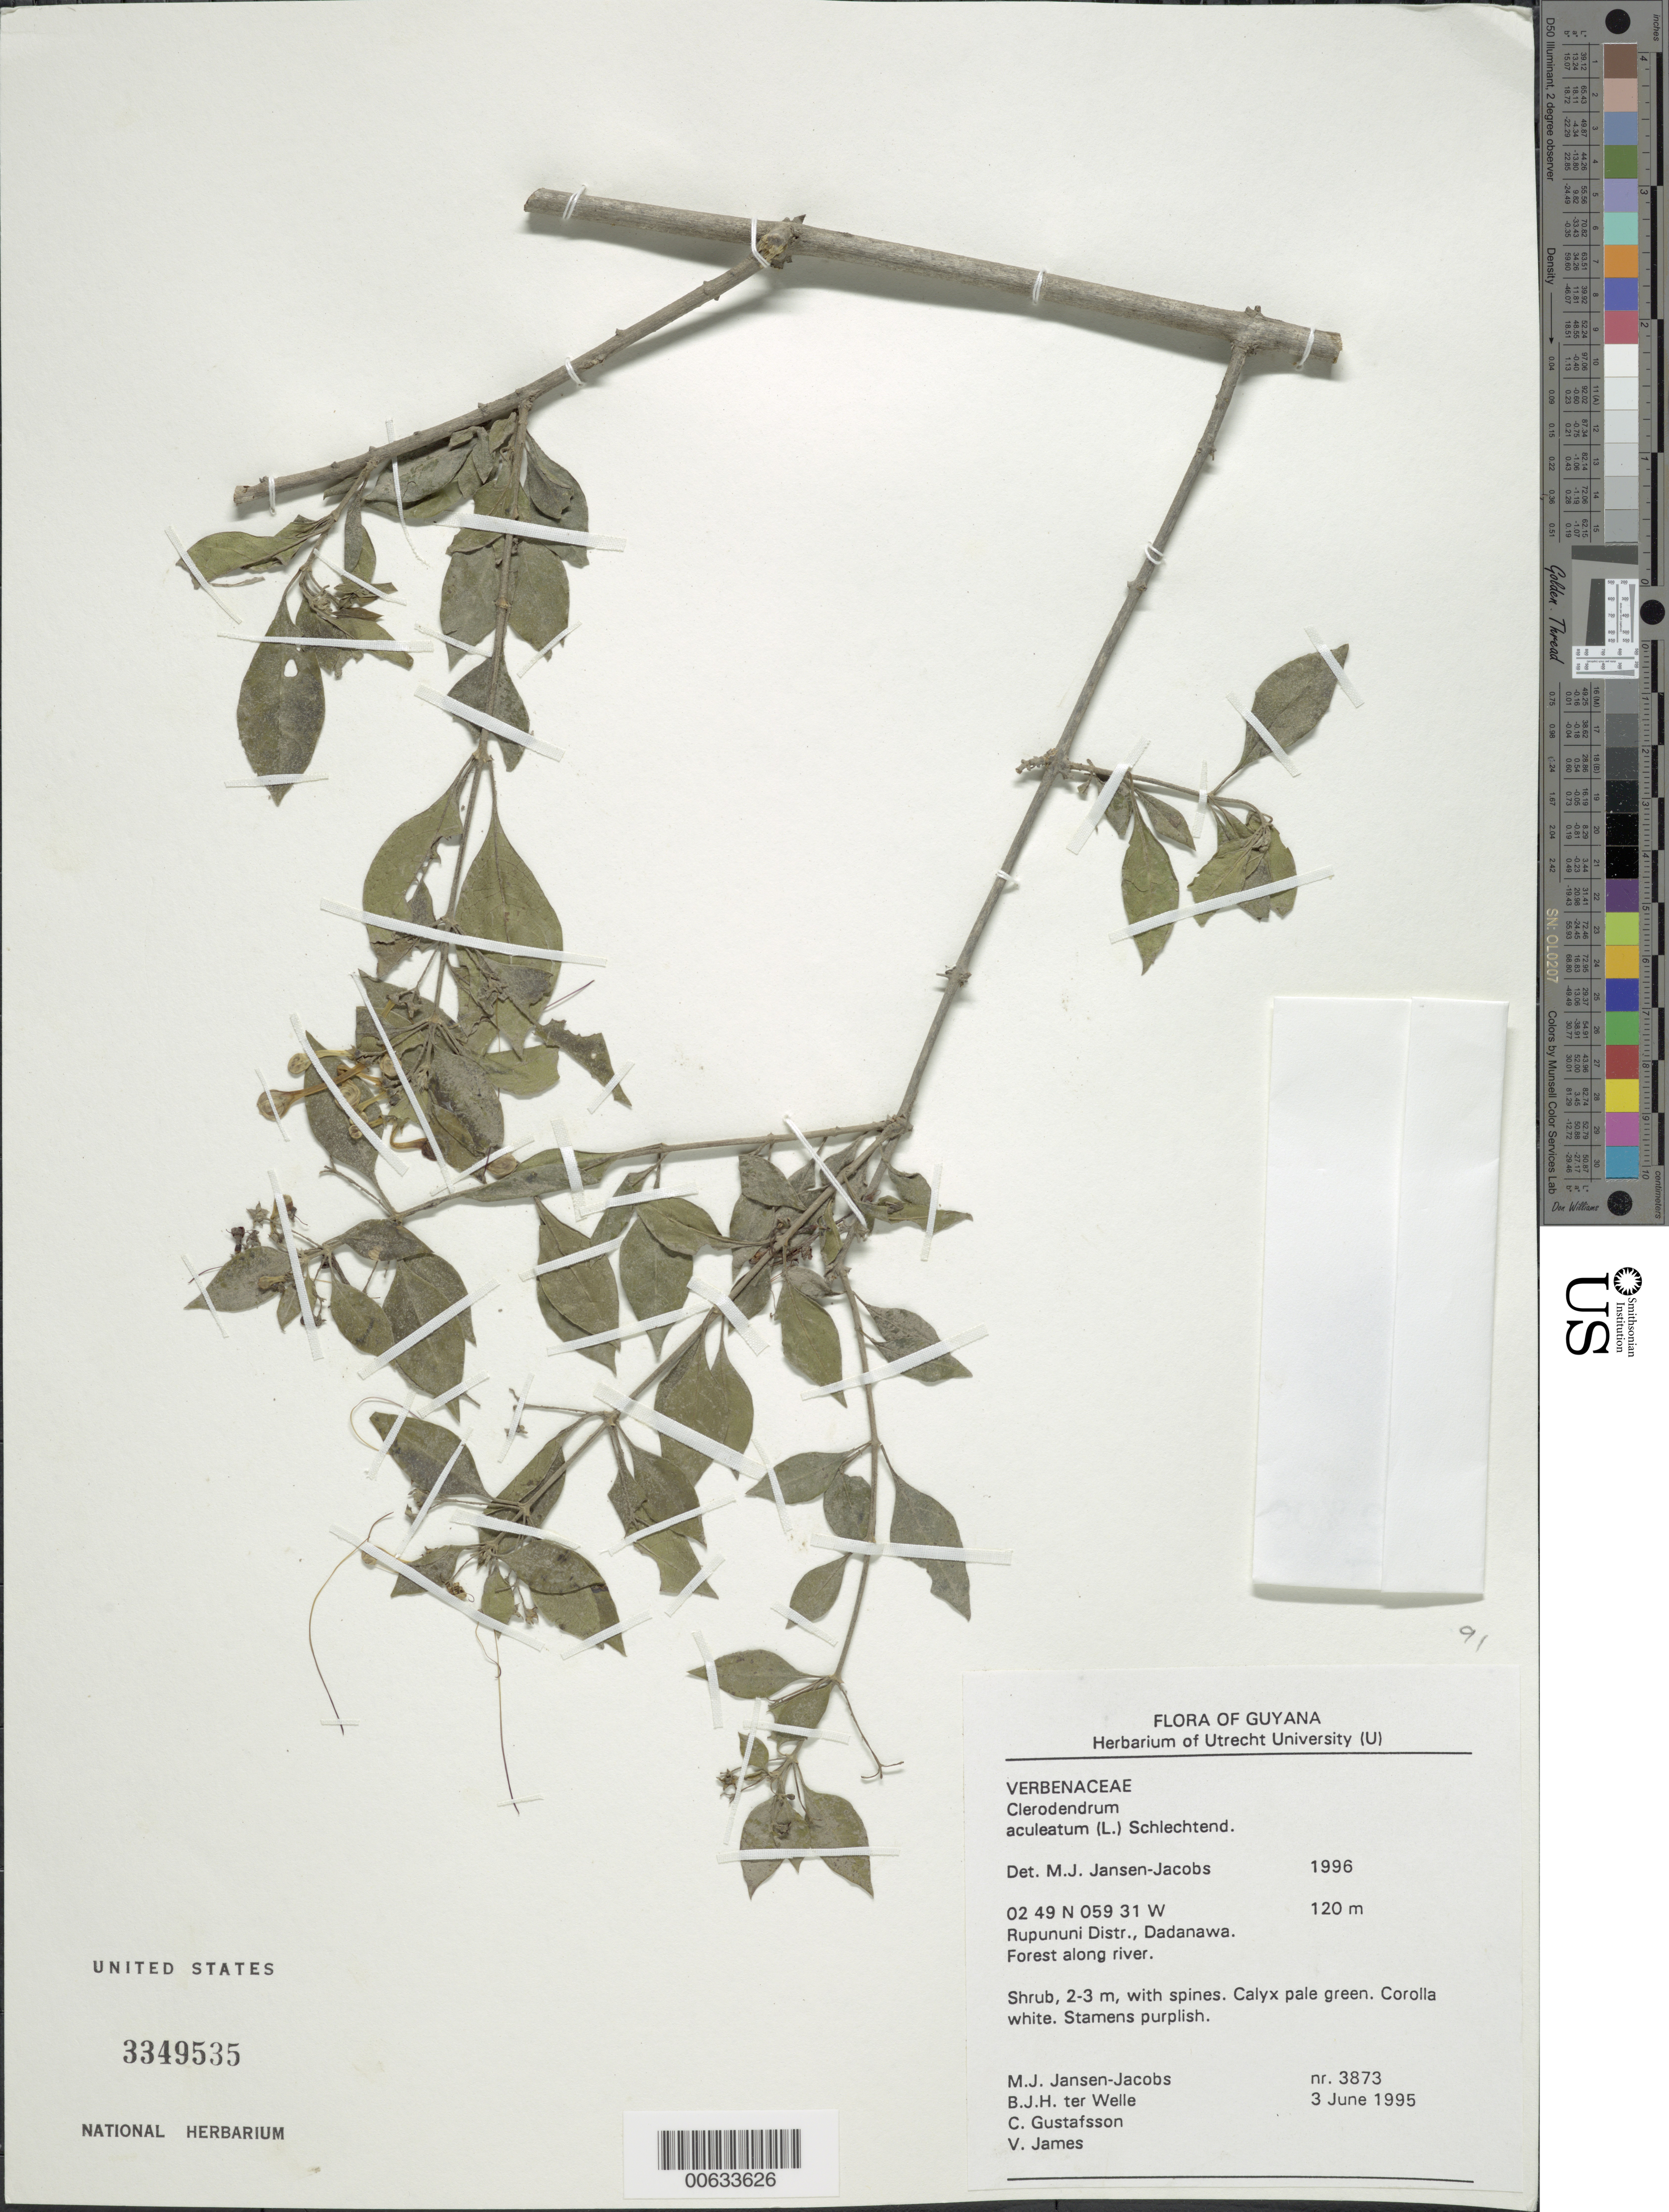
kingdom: Plantae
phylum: Tracheophyta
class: Magnoliopsida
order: Lamiales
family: Lamiaceae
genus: Clerodendrum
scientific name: Clerodendrum aculeatum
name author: (L.) Schltdl.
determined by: Jansen-Jacobs, M. J., (U), Nationaal Herbarium Nederland, Utrecht University branch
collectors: M. J. Jansen-Jacobs, B. Welle, C. G. Gustafsson & V. James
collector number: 3873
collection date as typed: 3-Jun-95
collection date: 1995-06-03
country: Guyana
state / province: U. Takutu-U. Essequibo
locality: Dadanawa, Rupununi River, Rupununi District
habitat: Forest along river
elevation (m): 120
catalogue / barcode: US 3349535